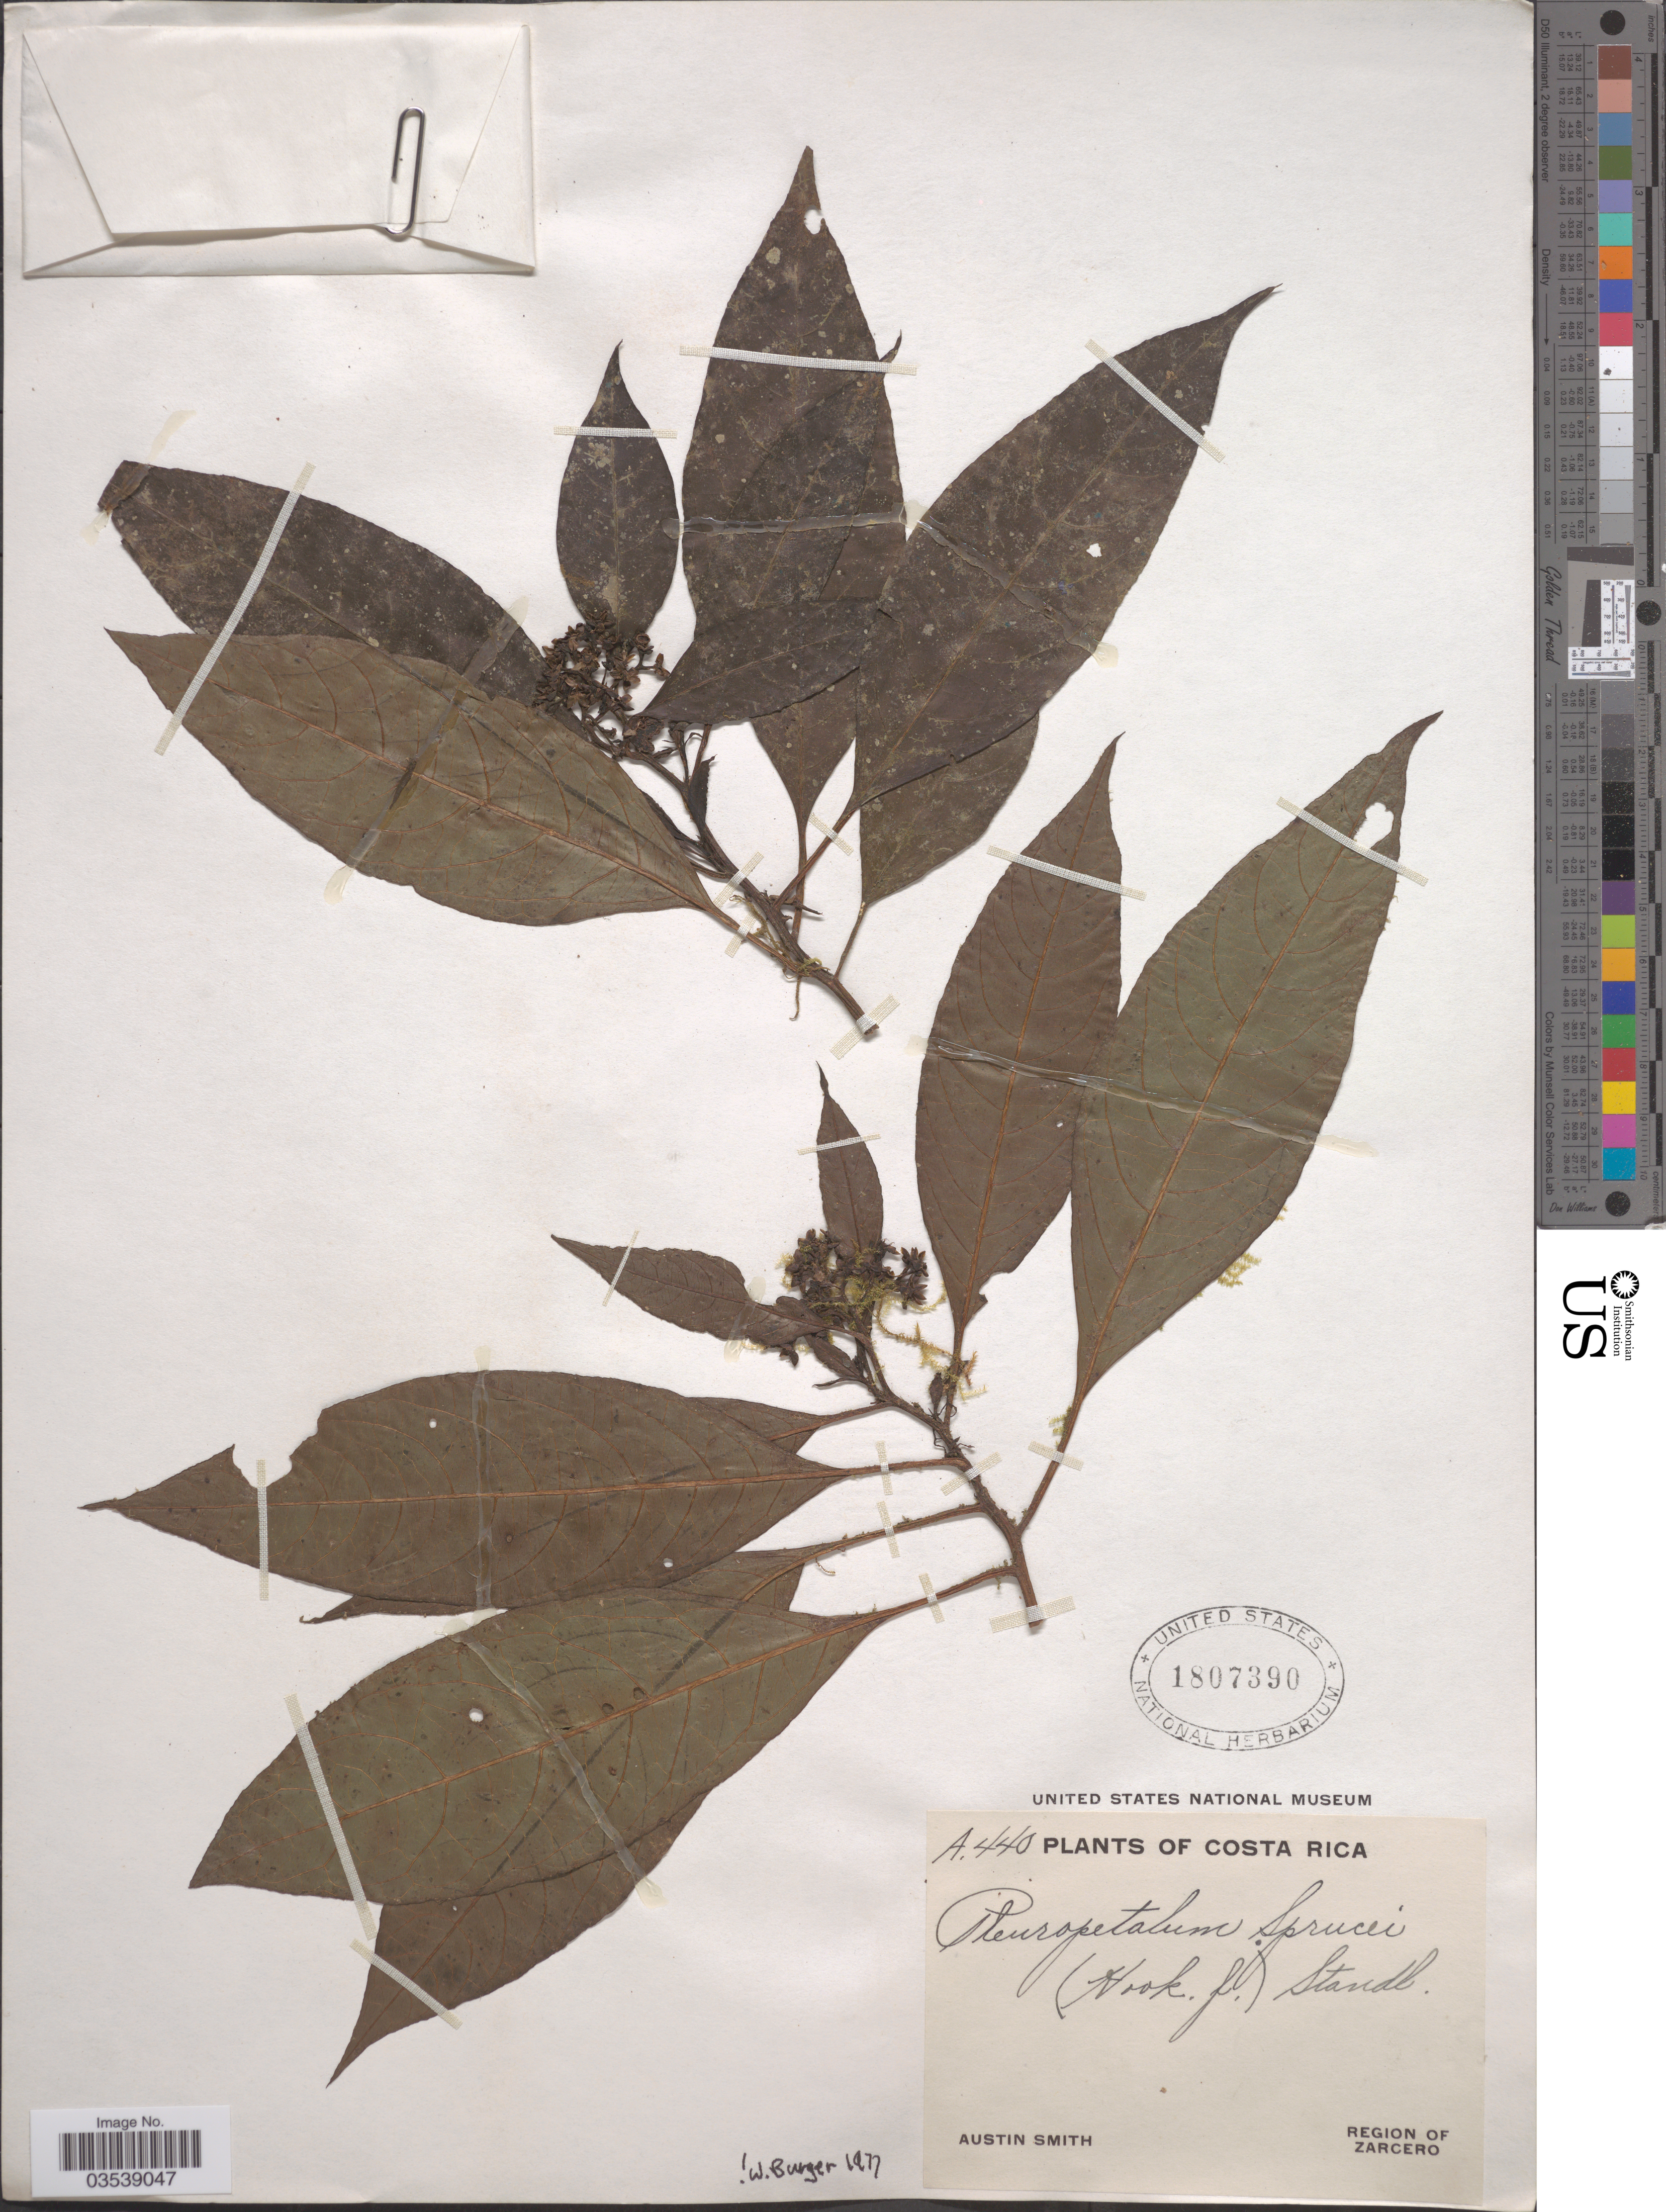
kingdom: Plantae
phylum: Tracheophyta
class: Magnoliopsida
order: Caryophyllales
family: Amaranthaceae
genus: Pleuropetalum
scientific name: Pleuropetalum sprucei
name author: (Hook. f.) Standl.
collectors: Aust P. Smith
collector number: A440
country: Costa Rica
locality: Region of Zarcero.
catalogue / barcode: US 1807390